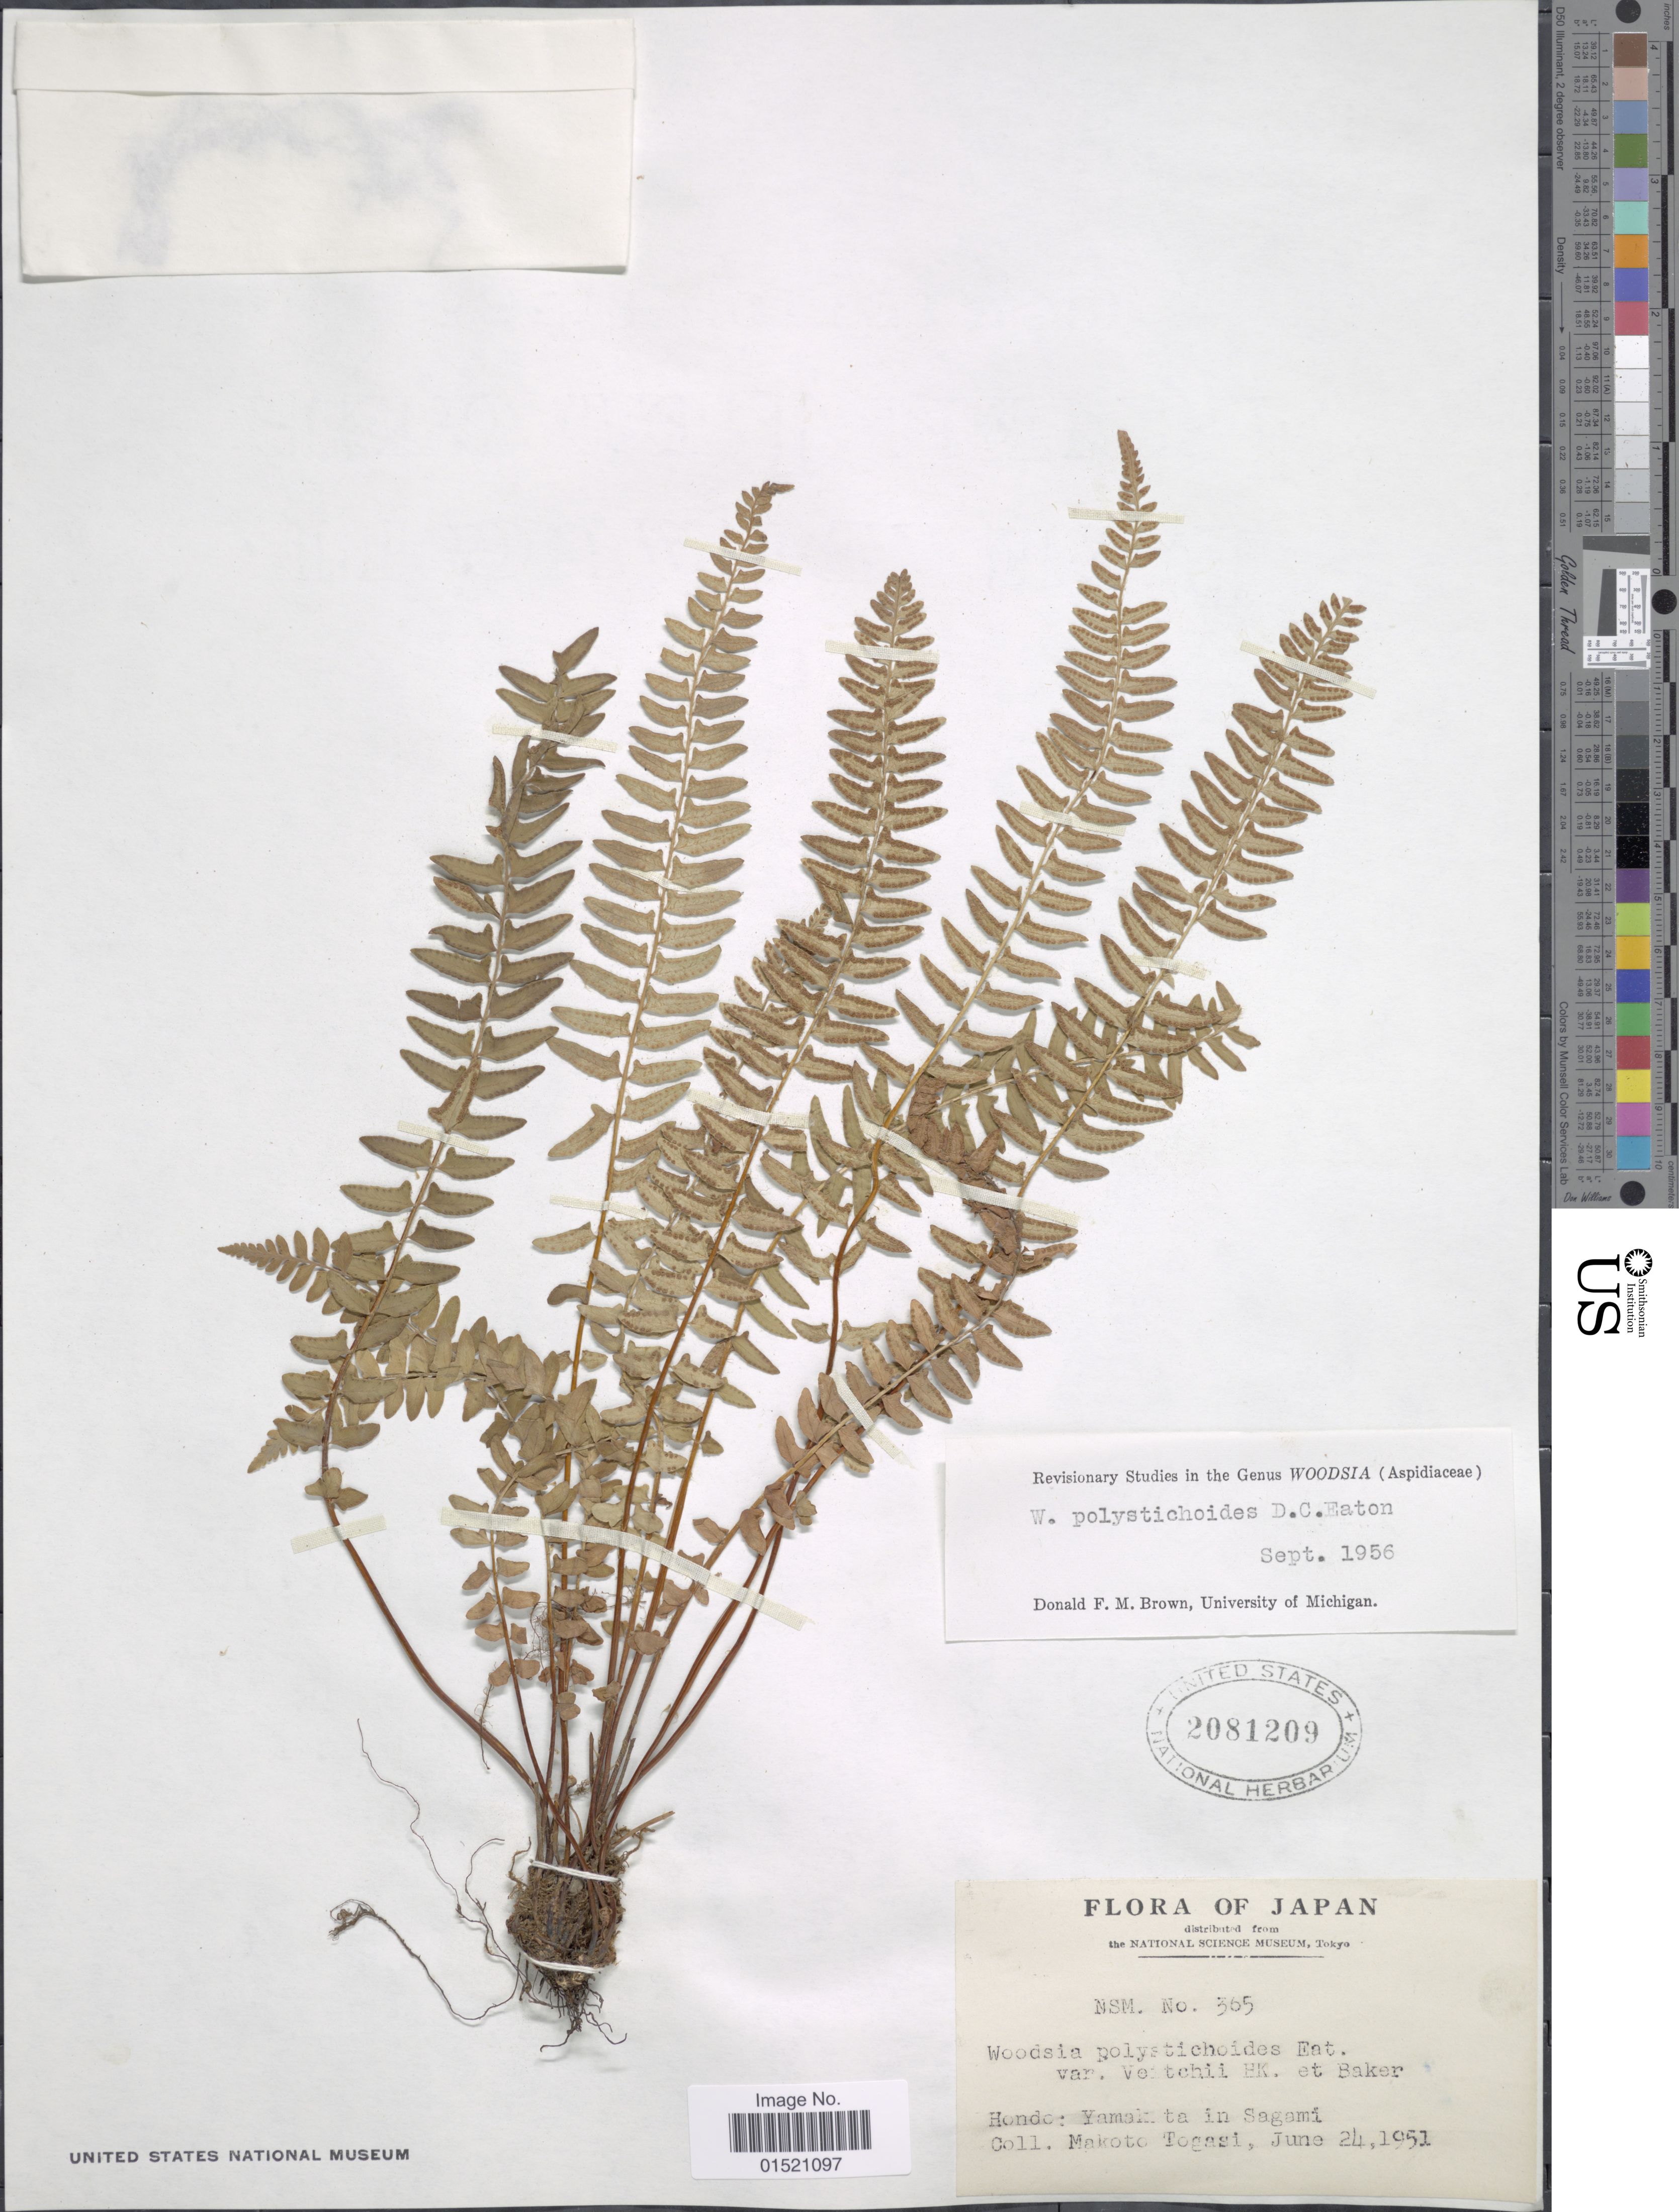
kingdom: Plantae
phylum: Tracheophyta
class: Polypodiopsida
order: Polypodiales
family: Woodsiaceae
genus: Woodsia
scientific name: Woodsia polystichoides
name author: D.C. Eaton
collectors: M. Togasi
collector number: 365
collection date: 1951-06-24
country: Japan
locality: Hondo: Yamkita in Sagami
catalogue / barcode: US 2081209